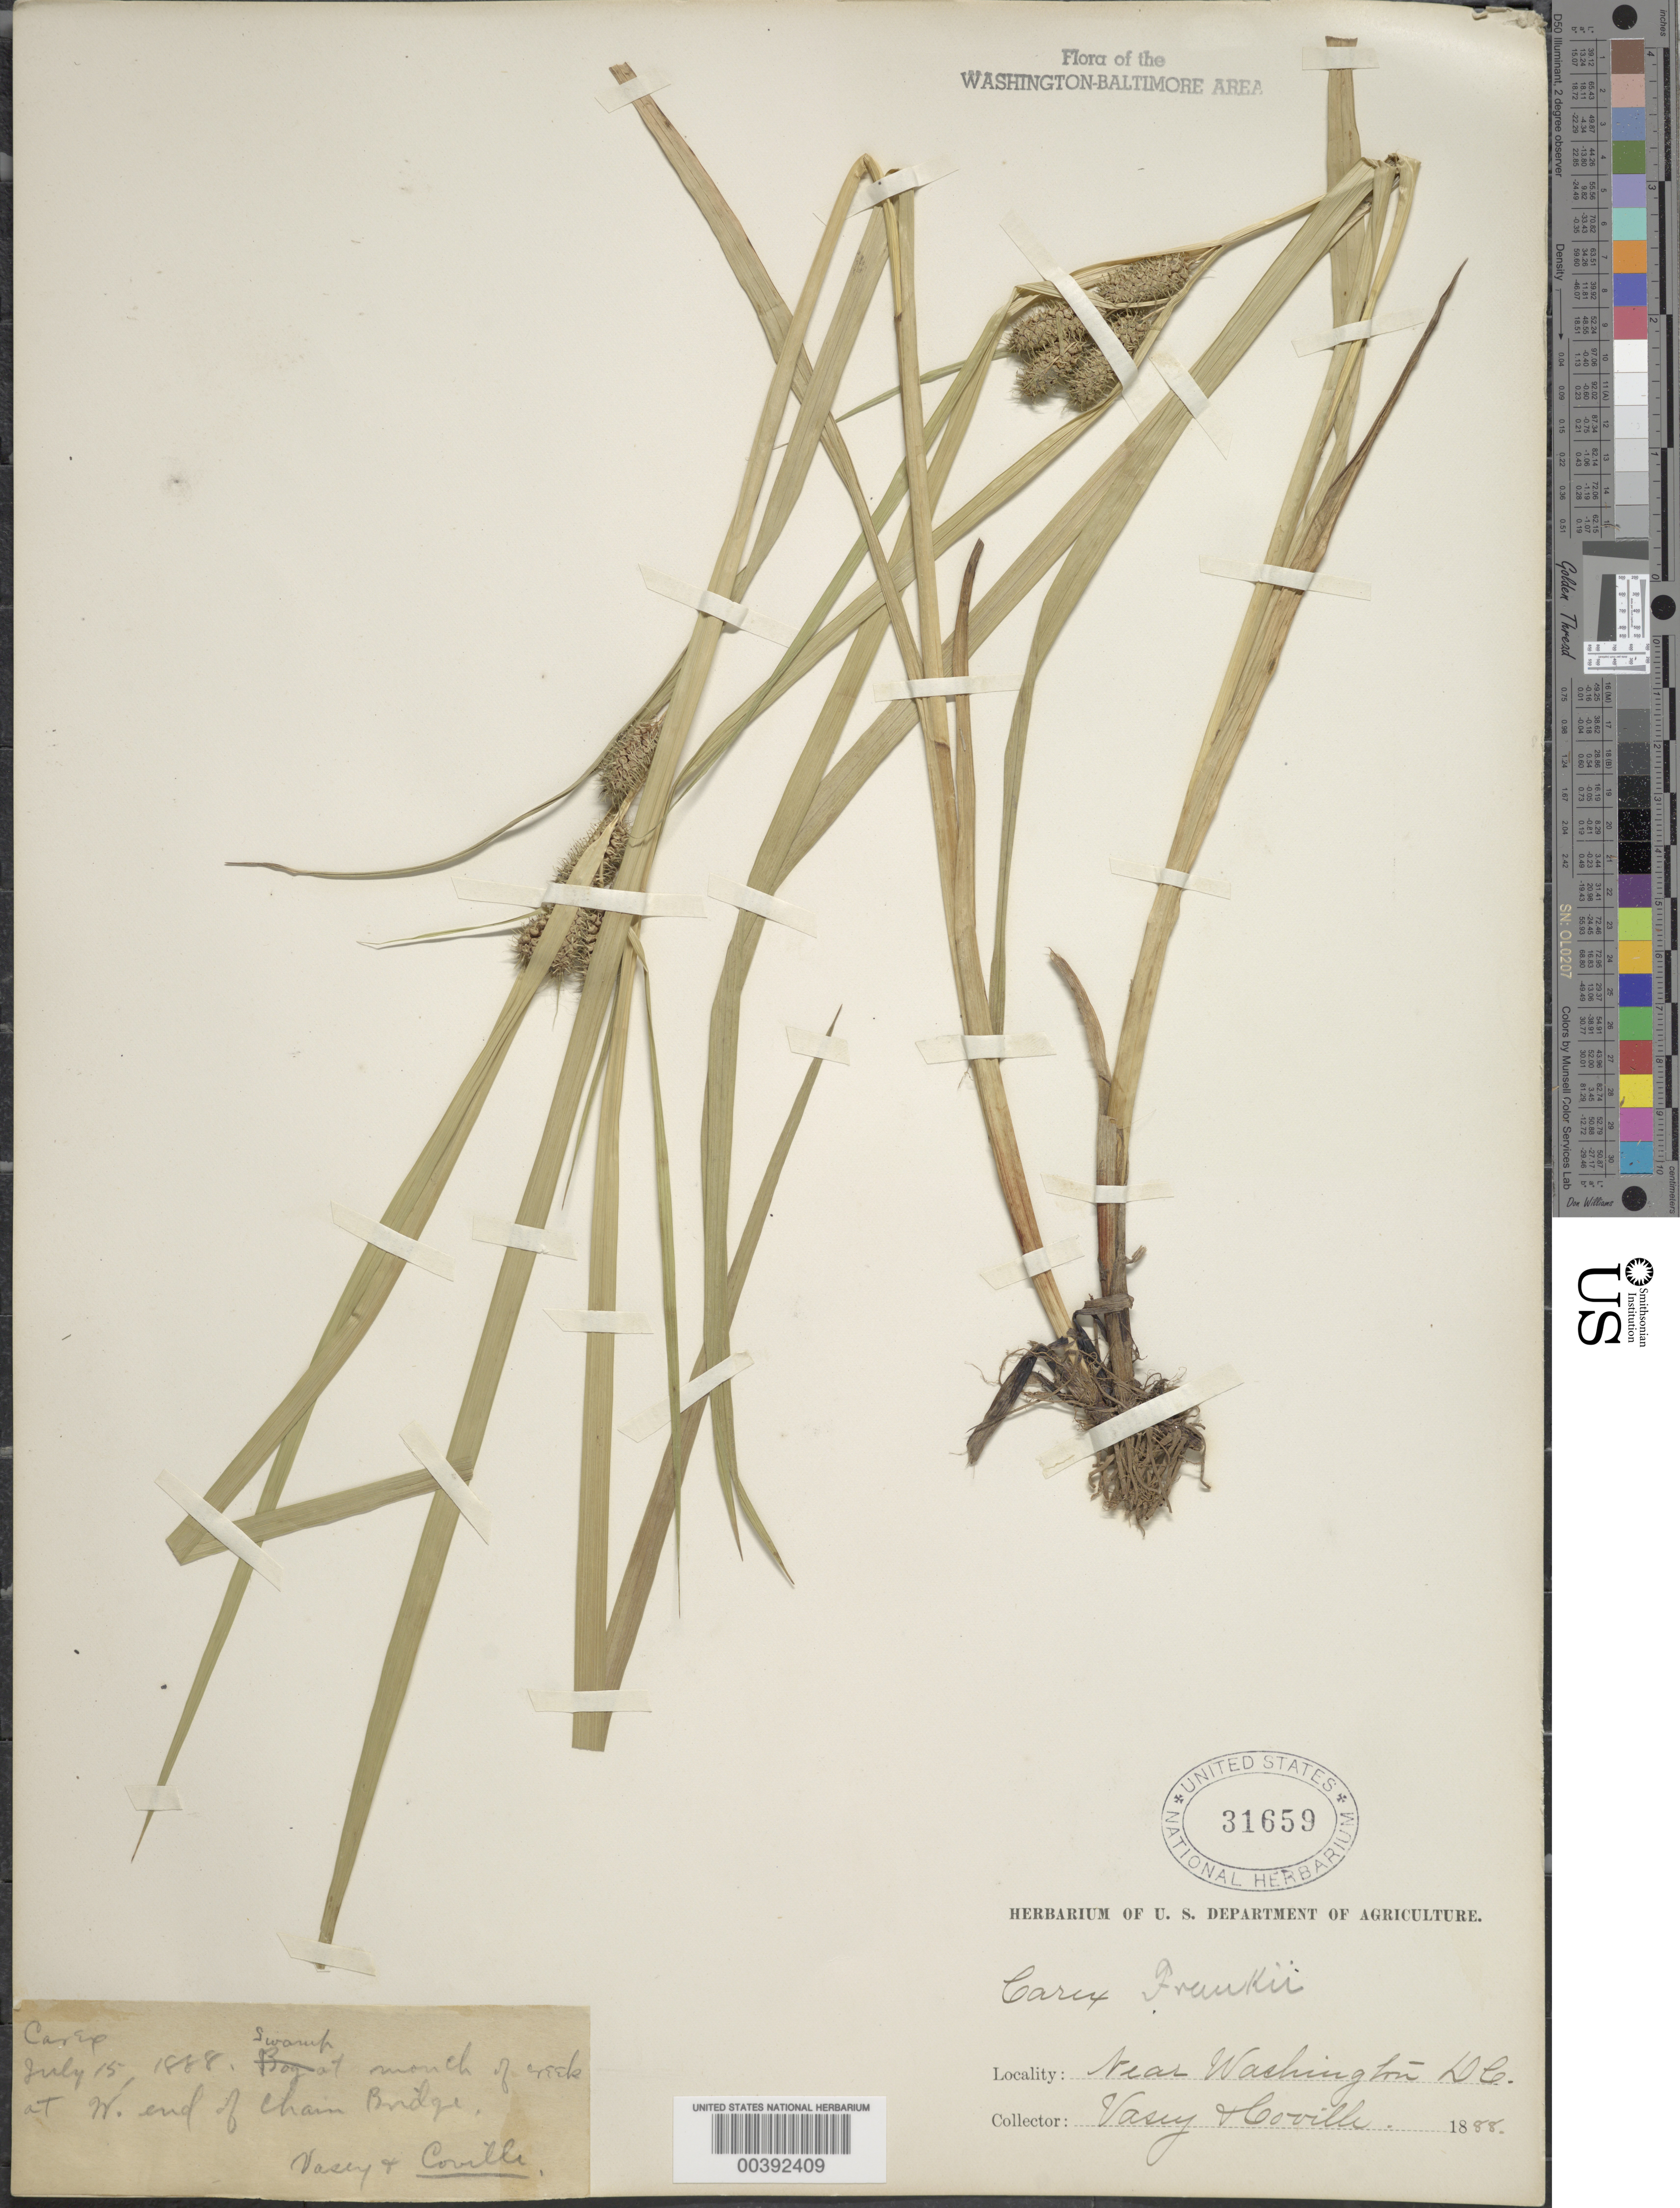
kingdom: Plantae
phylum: Tracheophyta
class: Liliopsida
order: Poales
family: Cyperaceae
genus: Carex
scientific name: Carex frankii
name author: Kunth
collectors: G. R. Vasey & F. V. Coville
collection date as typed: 15 Jul 1888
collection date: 1888-07-15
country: United States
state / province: District of Columbia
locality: Washington DC Area, W of Chain Bridge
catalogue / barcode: US 31659